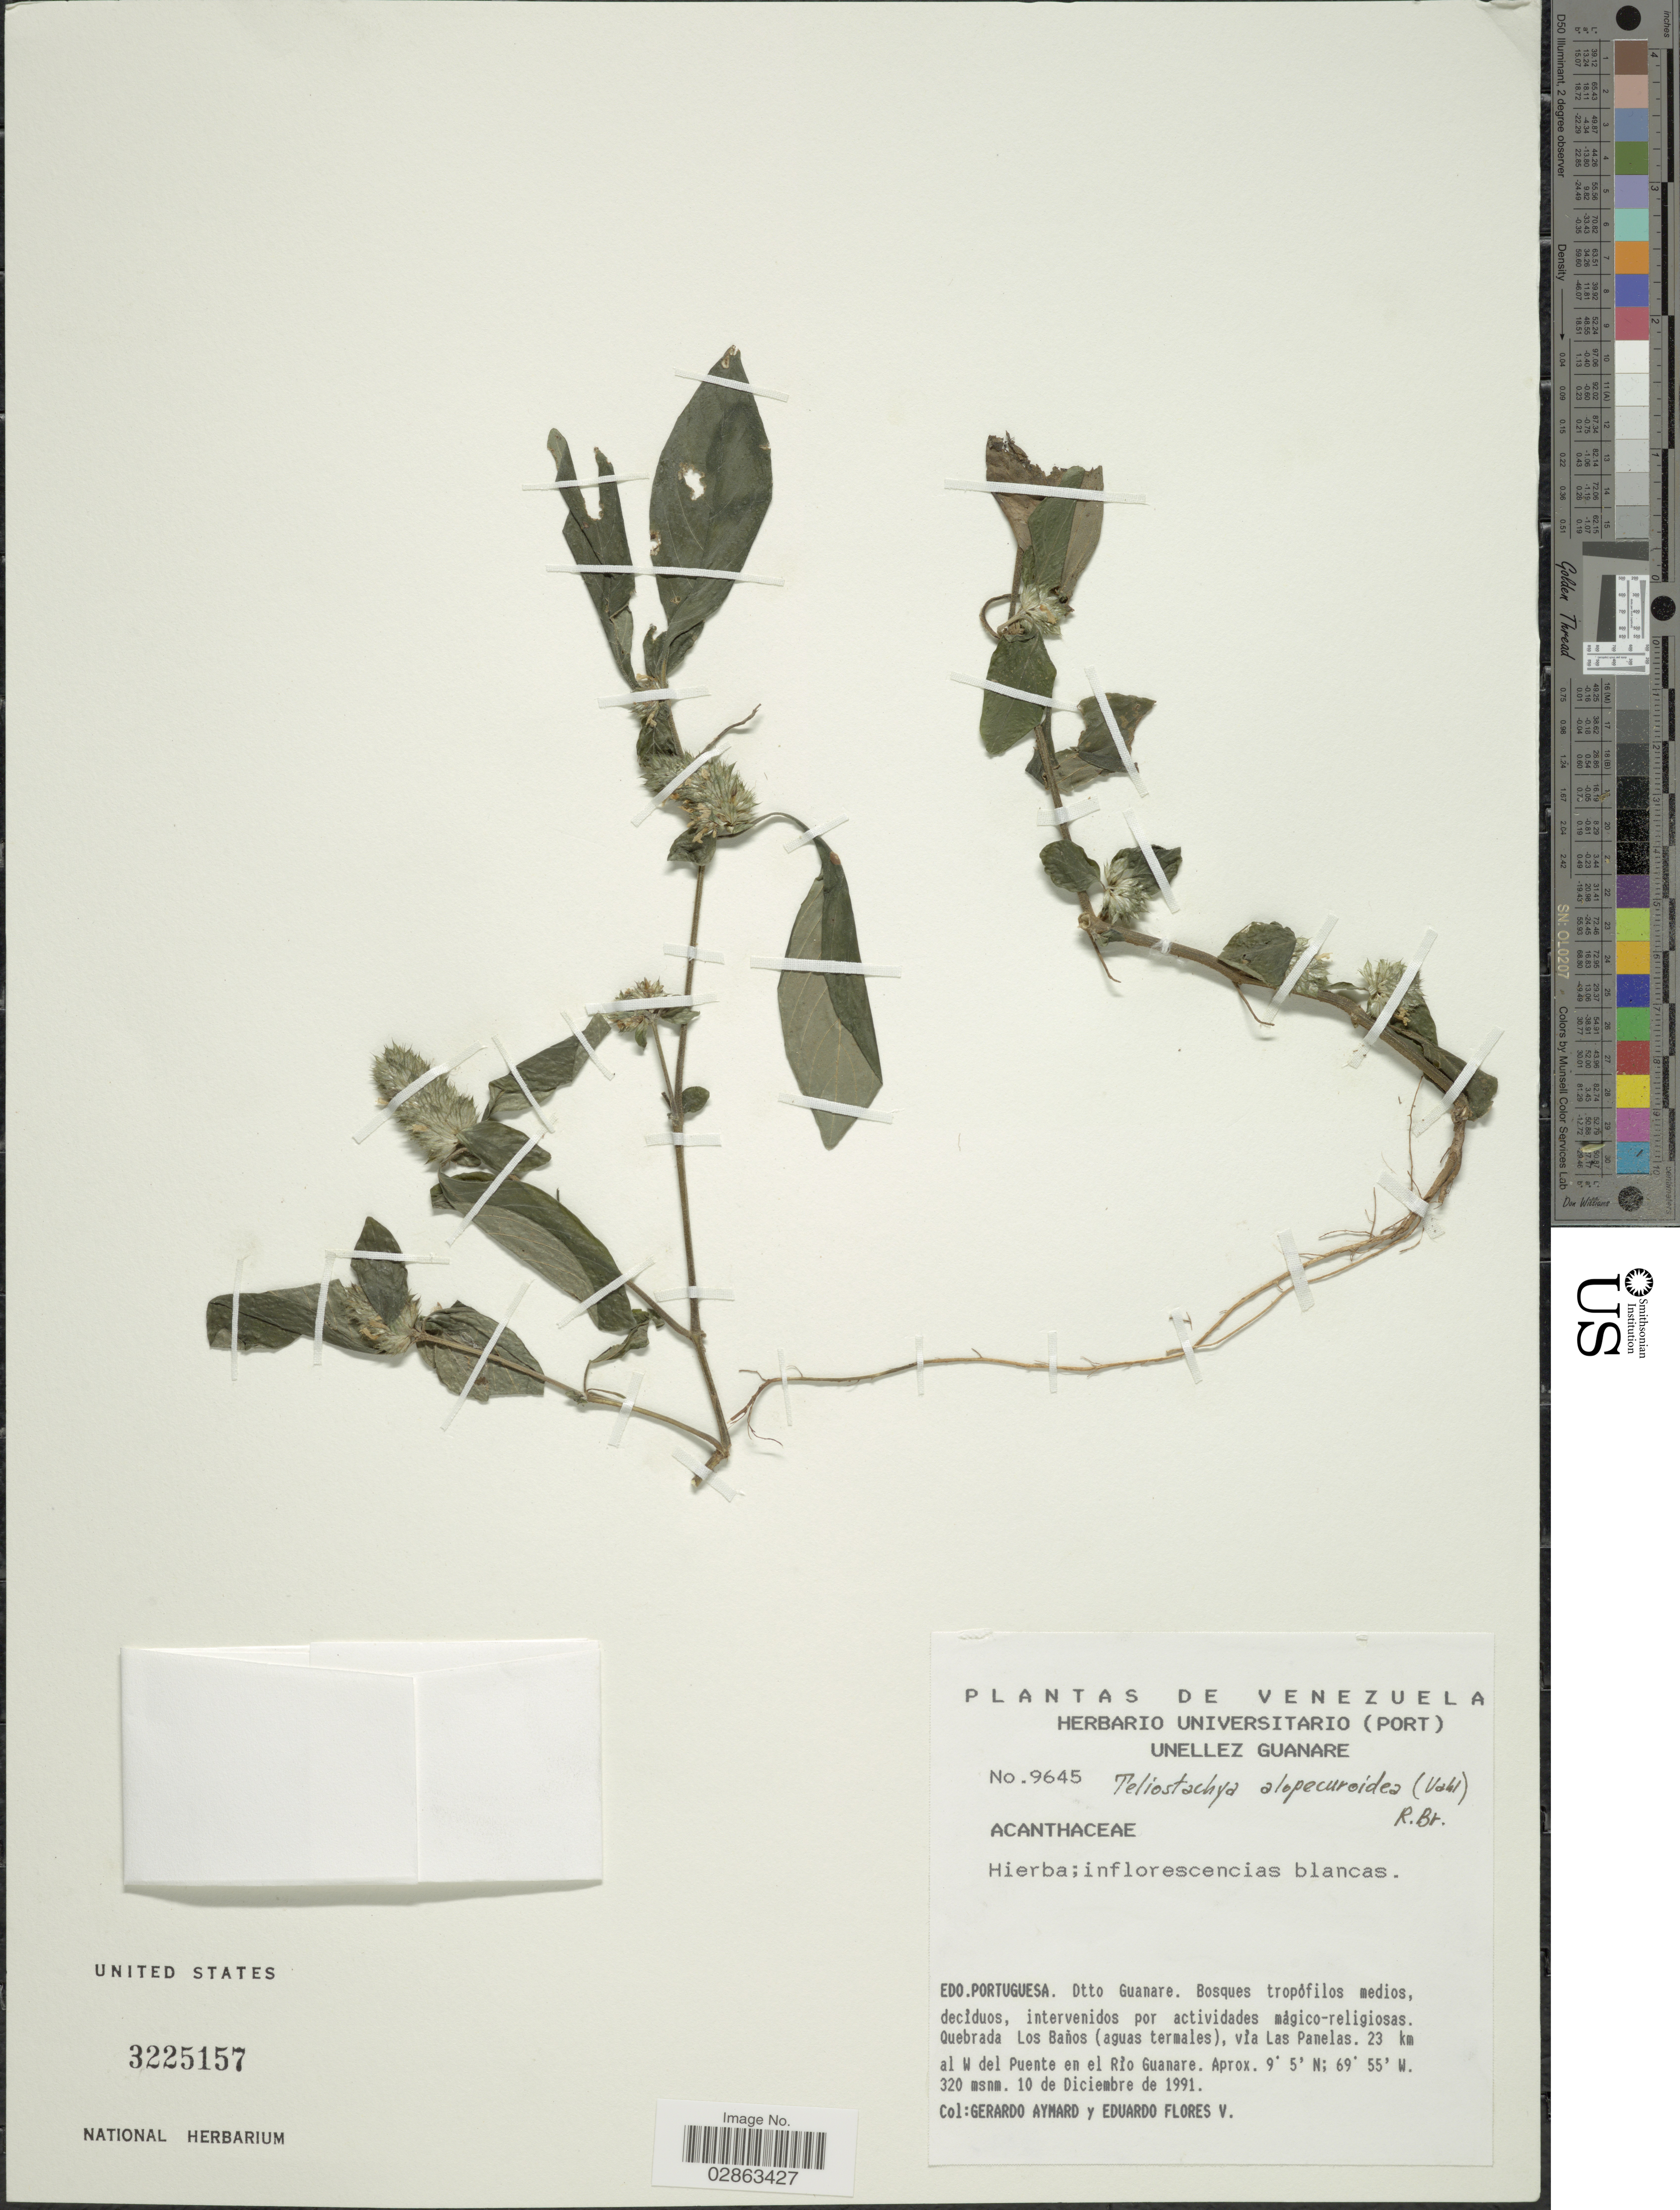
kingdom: Plantae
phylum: Tracheophyta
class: Magnoliopsida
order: Lamiales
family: Acanthaceae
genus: Teliostachya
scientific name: Teliostachya alopecuroidea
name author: (Vahl) Nees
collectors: G. A. Aymard & E. Flores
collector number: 9645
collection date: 1991-12-10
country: Venezuela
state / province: Portuguesa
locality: Edo. Portuguesa. Dtto Guanare. Quebrada Los Baños (aguas termales), vìa Las Panelas. 23 km al W del Puente en el Río Guanare.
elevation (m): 320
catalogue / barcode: US 3225157